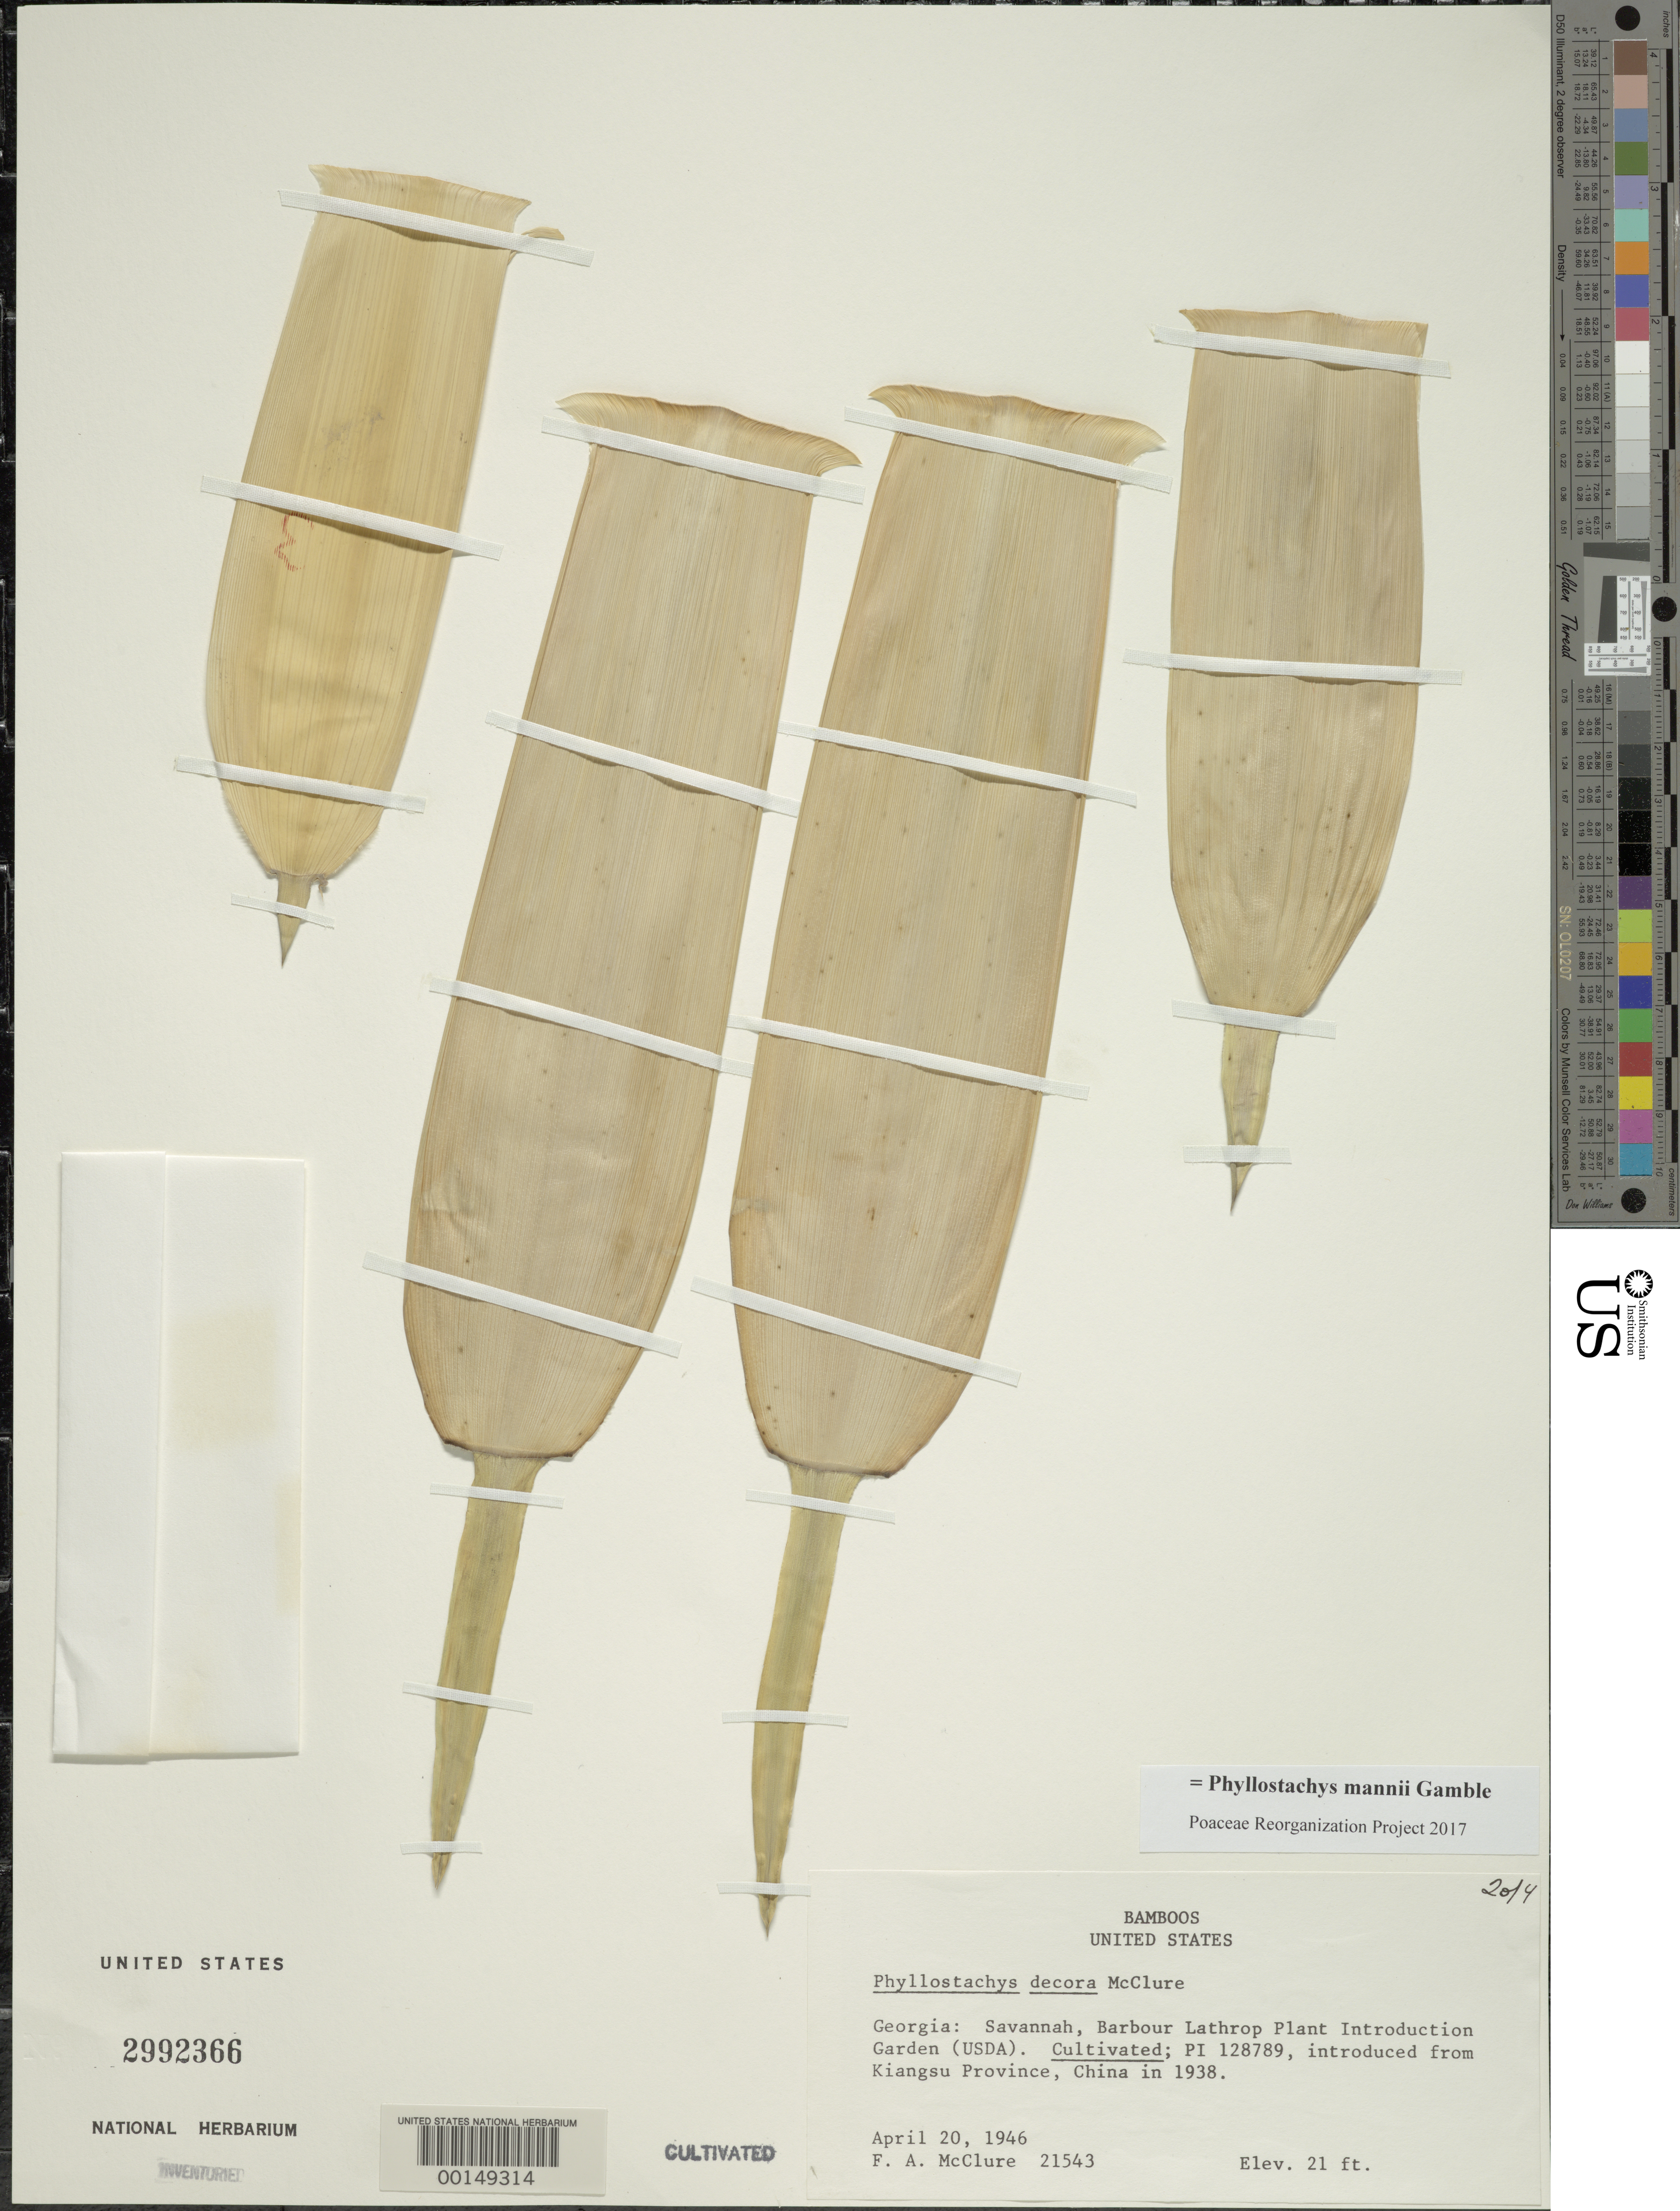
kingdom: Plantae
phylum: Tracheophyta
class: Liliopsida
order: Poales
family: Poaceae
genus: Phyllostachys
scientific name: Phyllostachys mannii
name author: Gamble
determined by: Poaceae Reorganization Project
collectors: F. A. McClure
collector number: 21543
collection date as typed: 20 Apr 1946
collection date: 1946-04-20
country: United States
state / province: Georgia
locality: Savannah, barbour lathrop p.i. garden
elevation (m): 6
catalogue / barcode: US 2992366